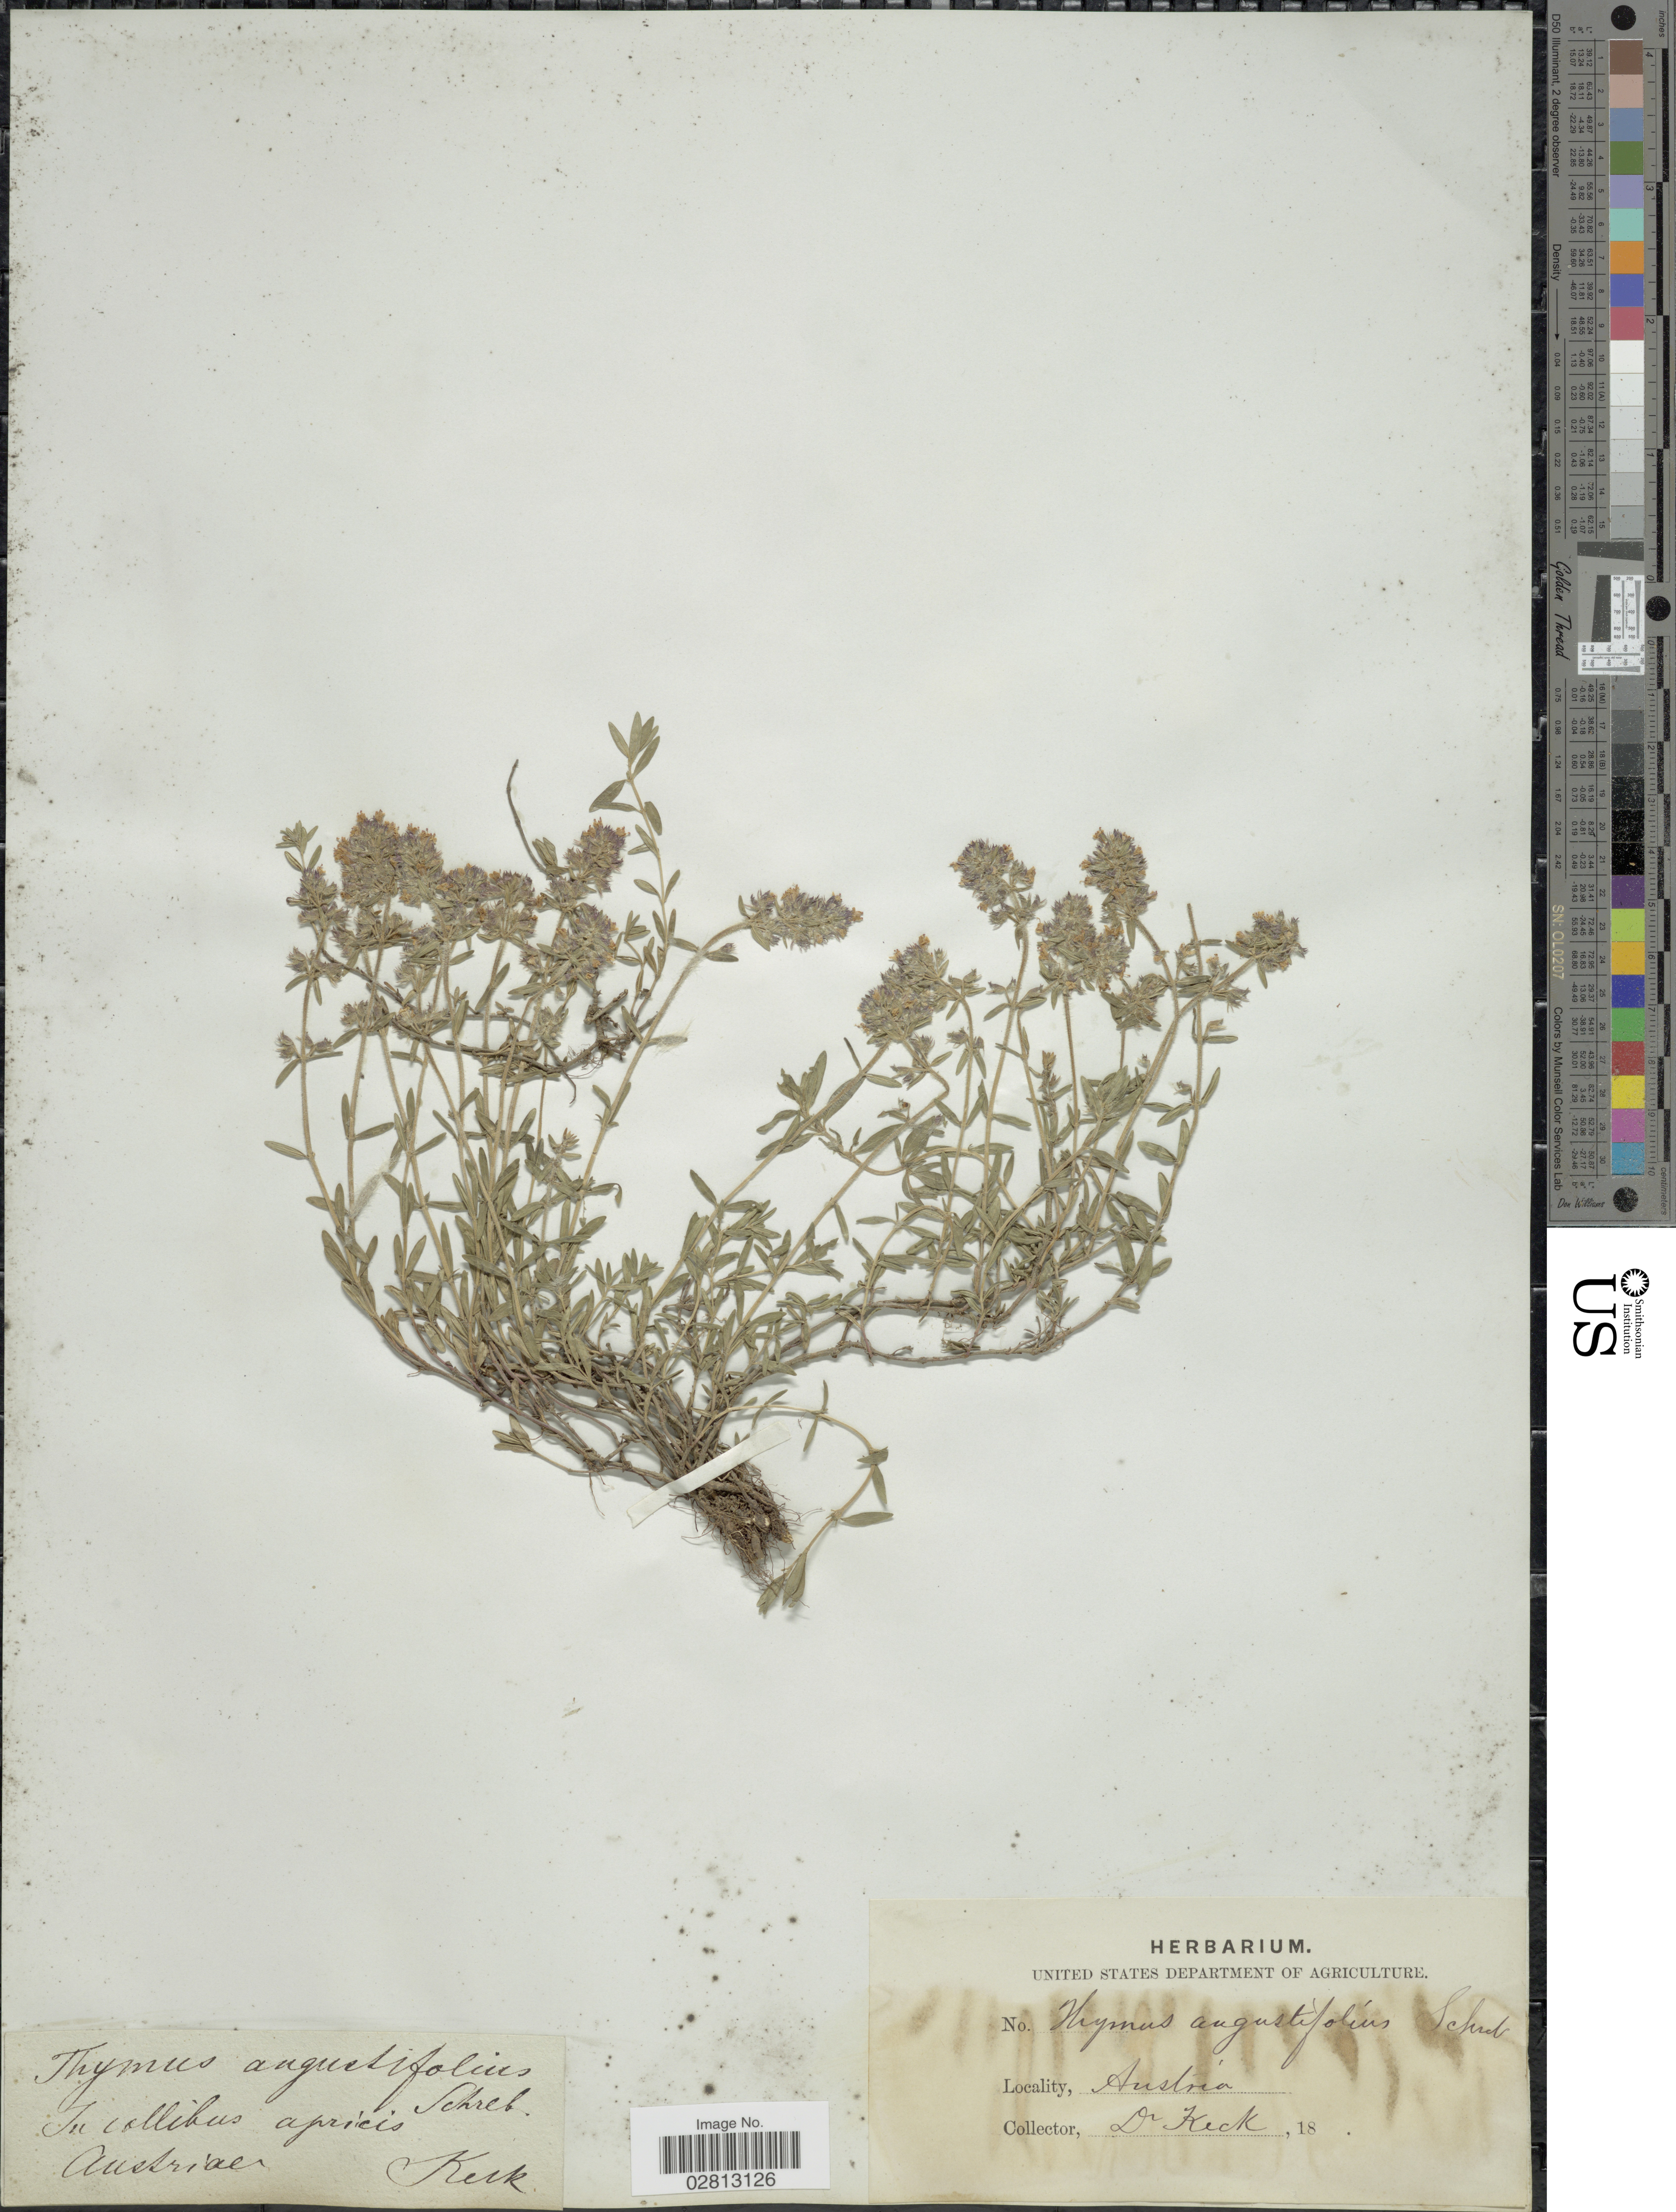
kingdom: Plantae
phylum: Tracheophyta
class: Magnoliopsida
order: Lamiales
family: Lamiaceae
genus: Thymus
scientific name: Thymus angustifolius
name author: Pers.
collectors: -- Keck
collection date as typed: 18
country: Austria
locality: In collibus apricis